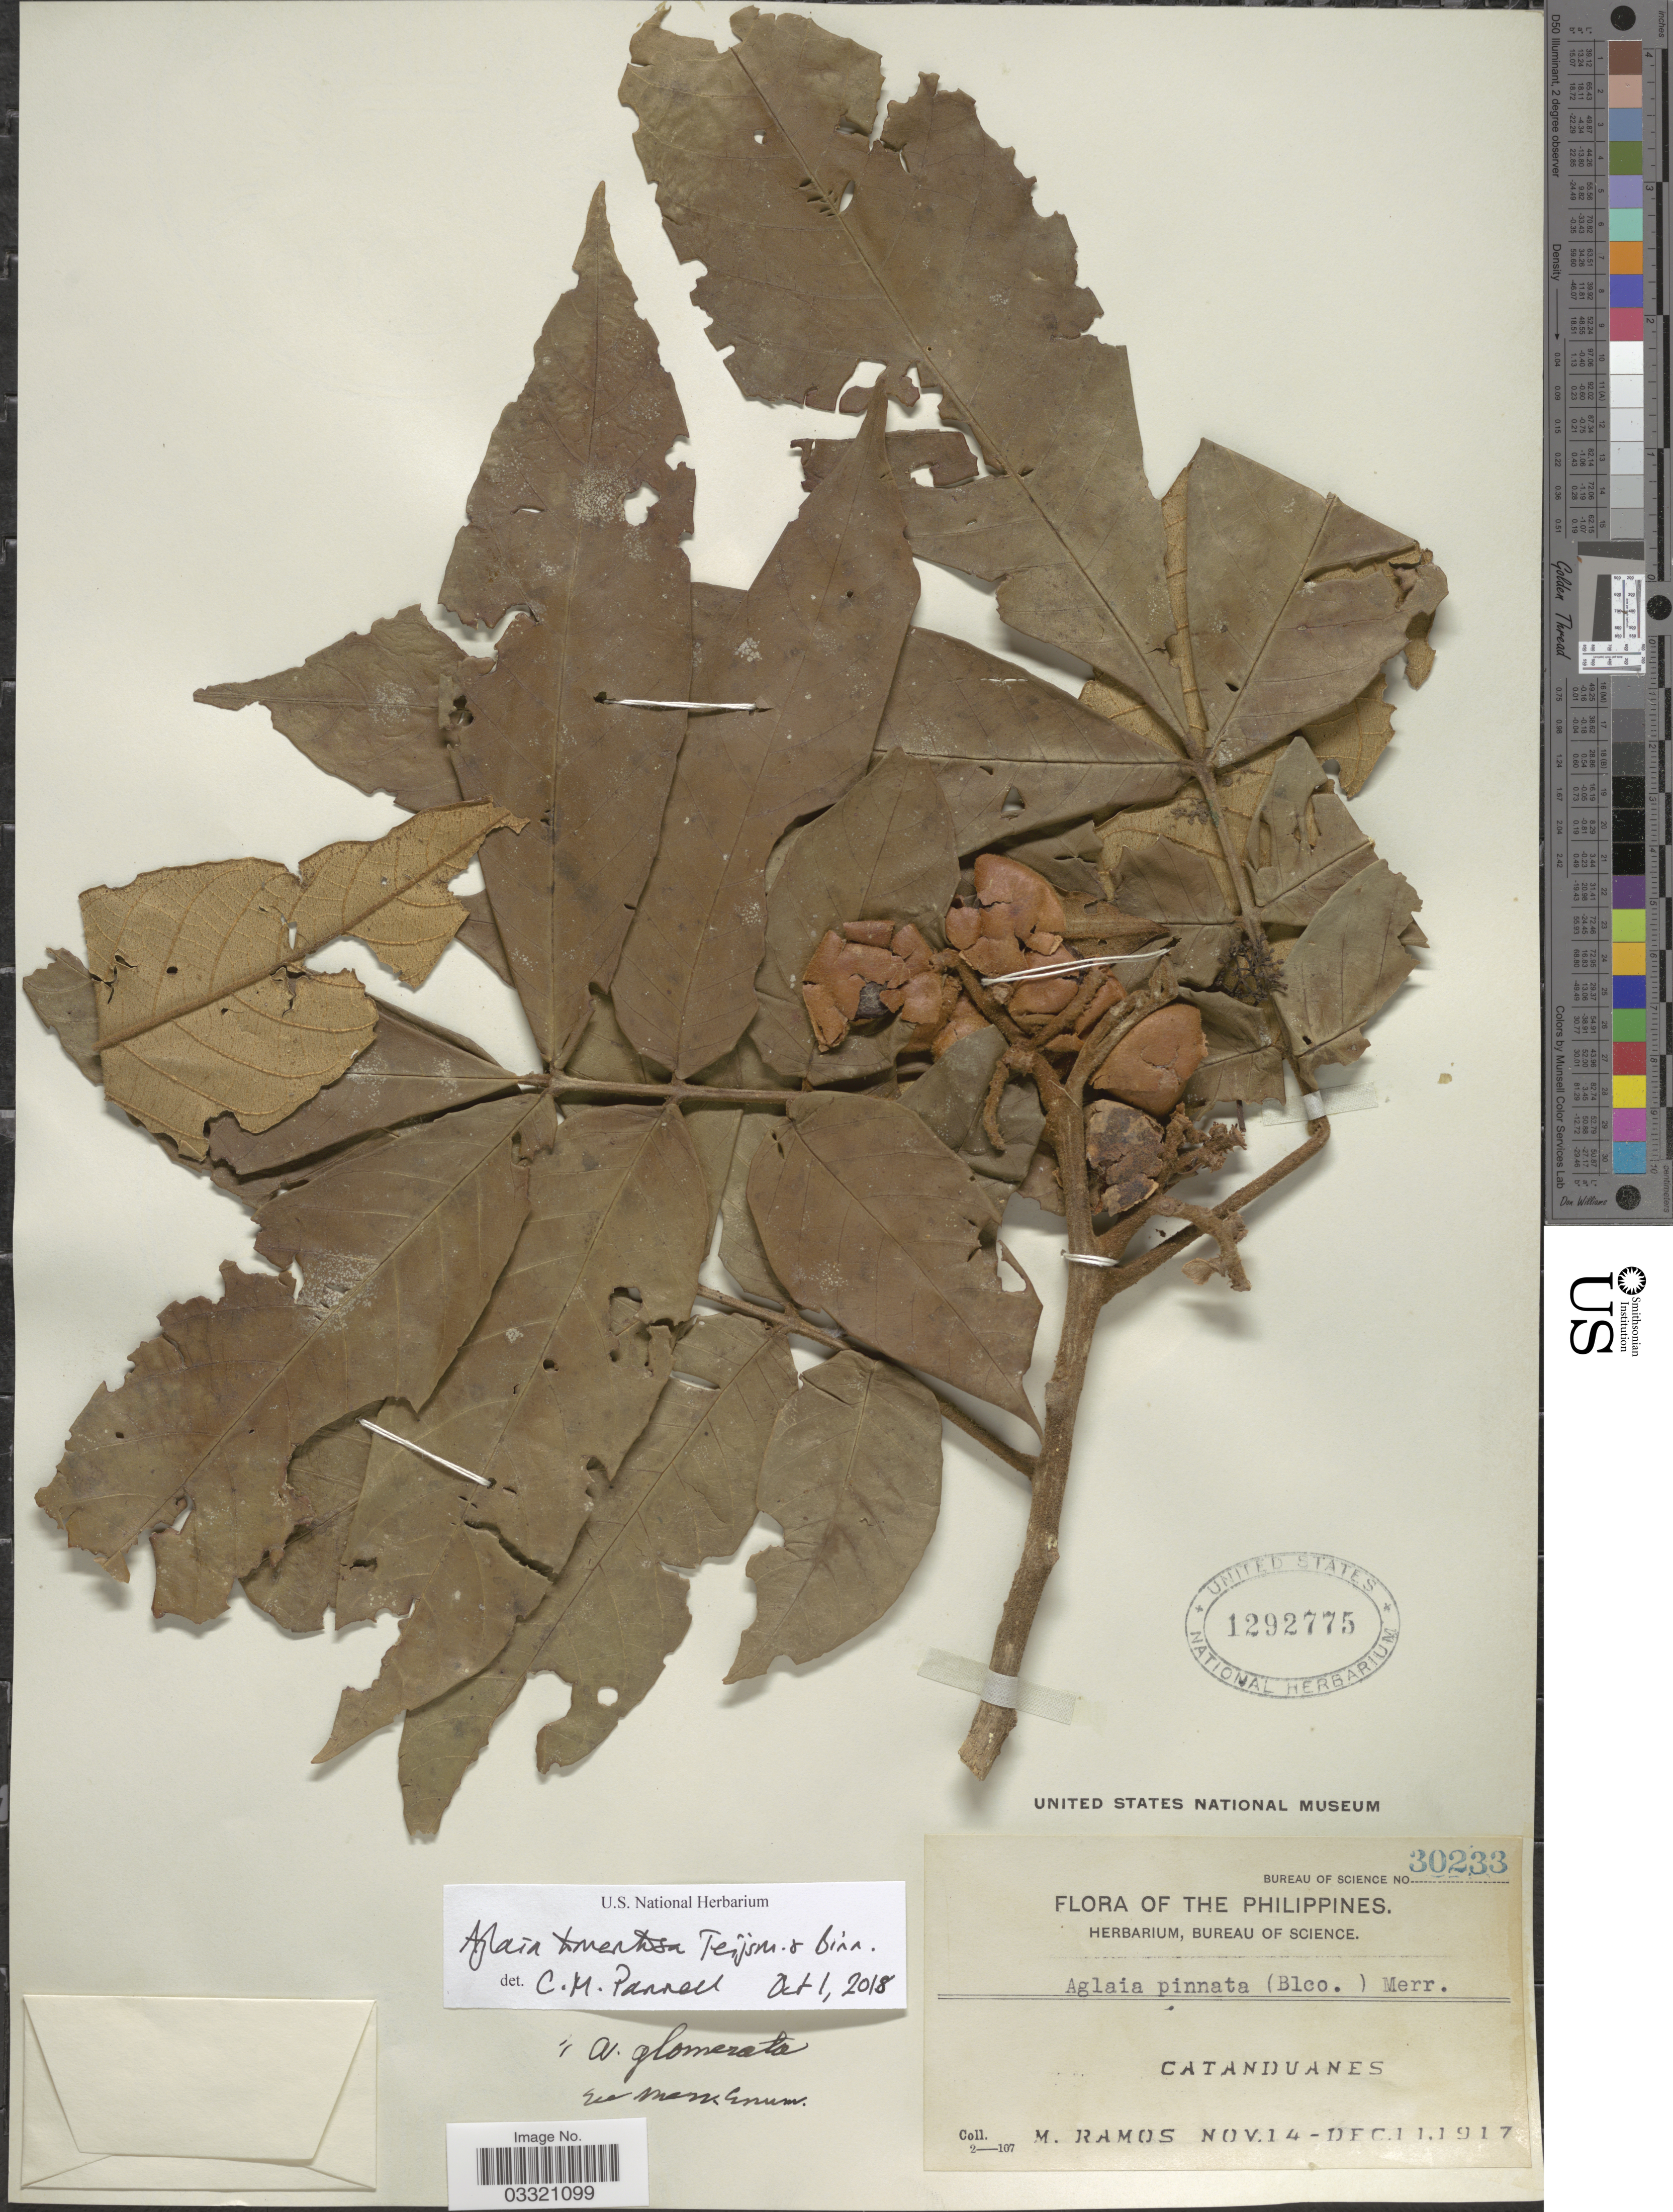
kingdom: Plantae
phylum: Tracheophyta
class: Magnoliopsida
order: Sapindales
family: Meliaceae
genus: Aglaia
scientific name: Aglaia tomentosa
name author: Teijsm. & Binn.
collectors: M. Ramos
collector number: Bureau of Science 30233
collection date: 1917-11-14/1917-12-11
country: Philippines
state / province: Bicol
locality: Catanduanes.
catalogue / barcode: US 1292775